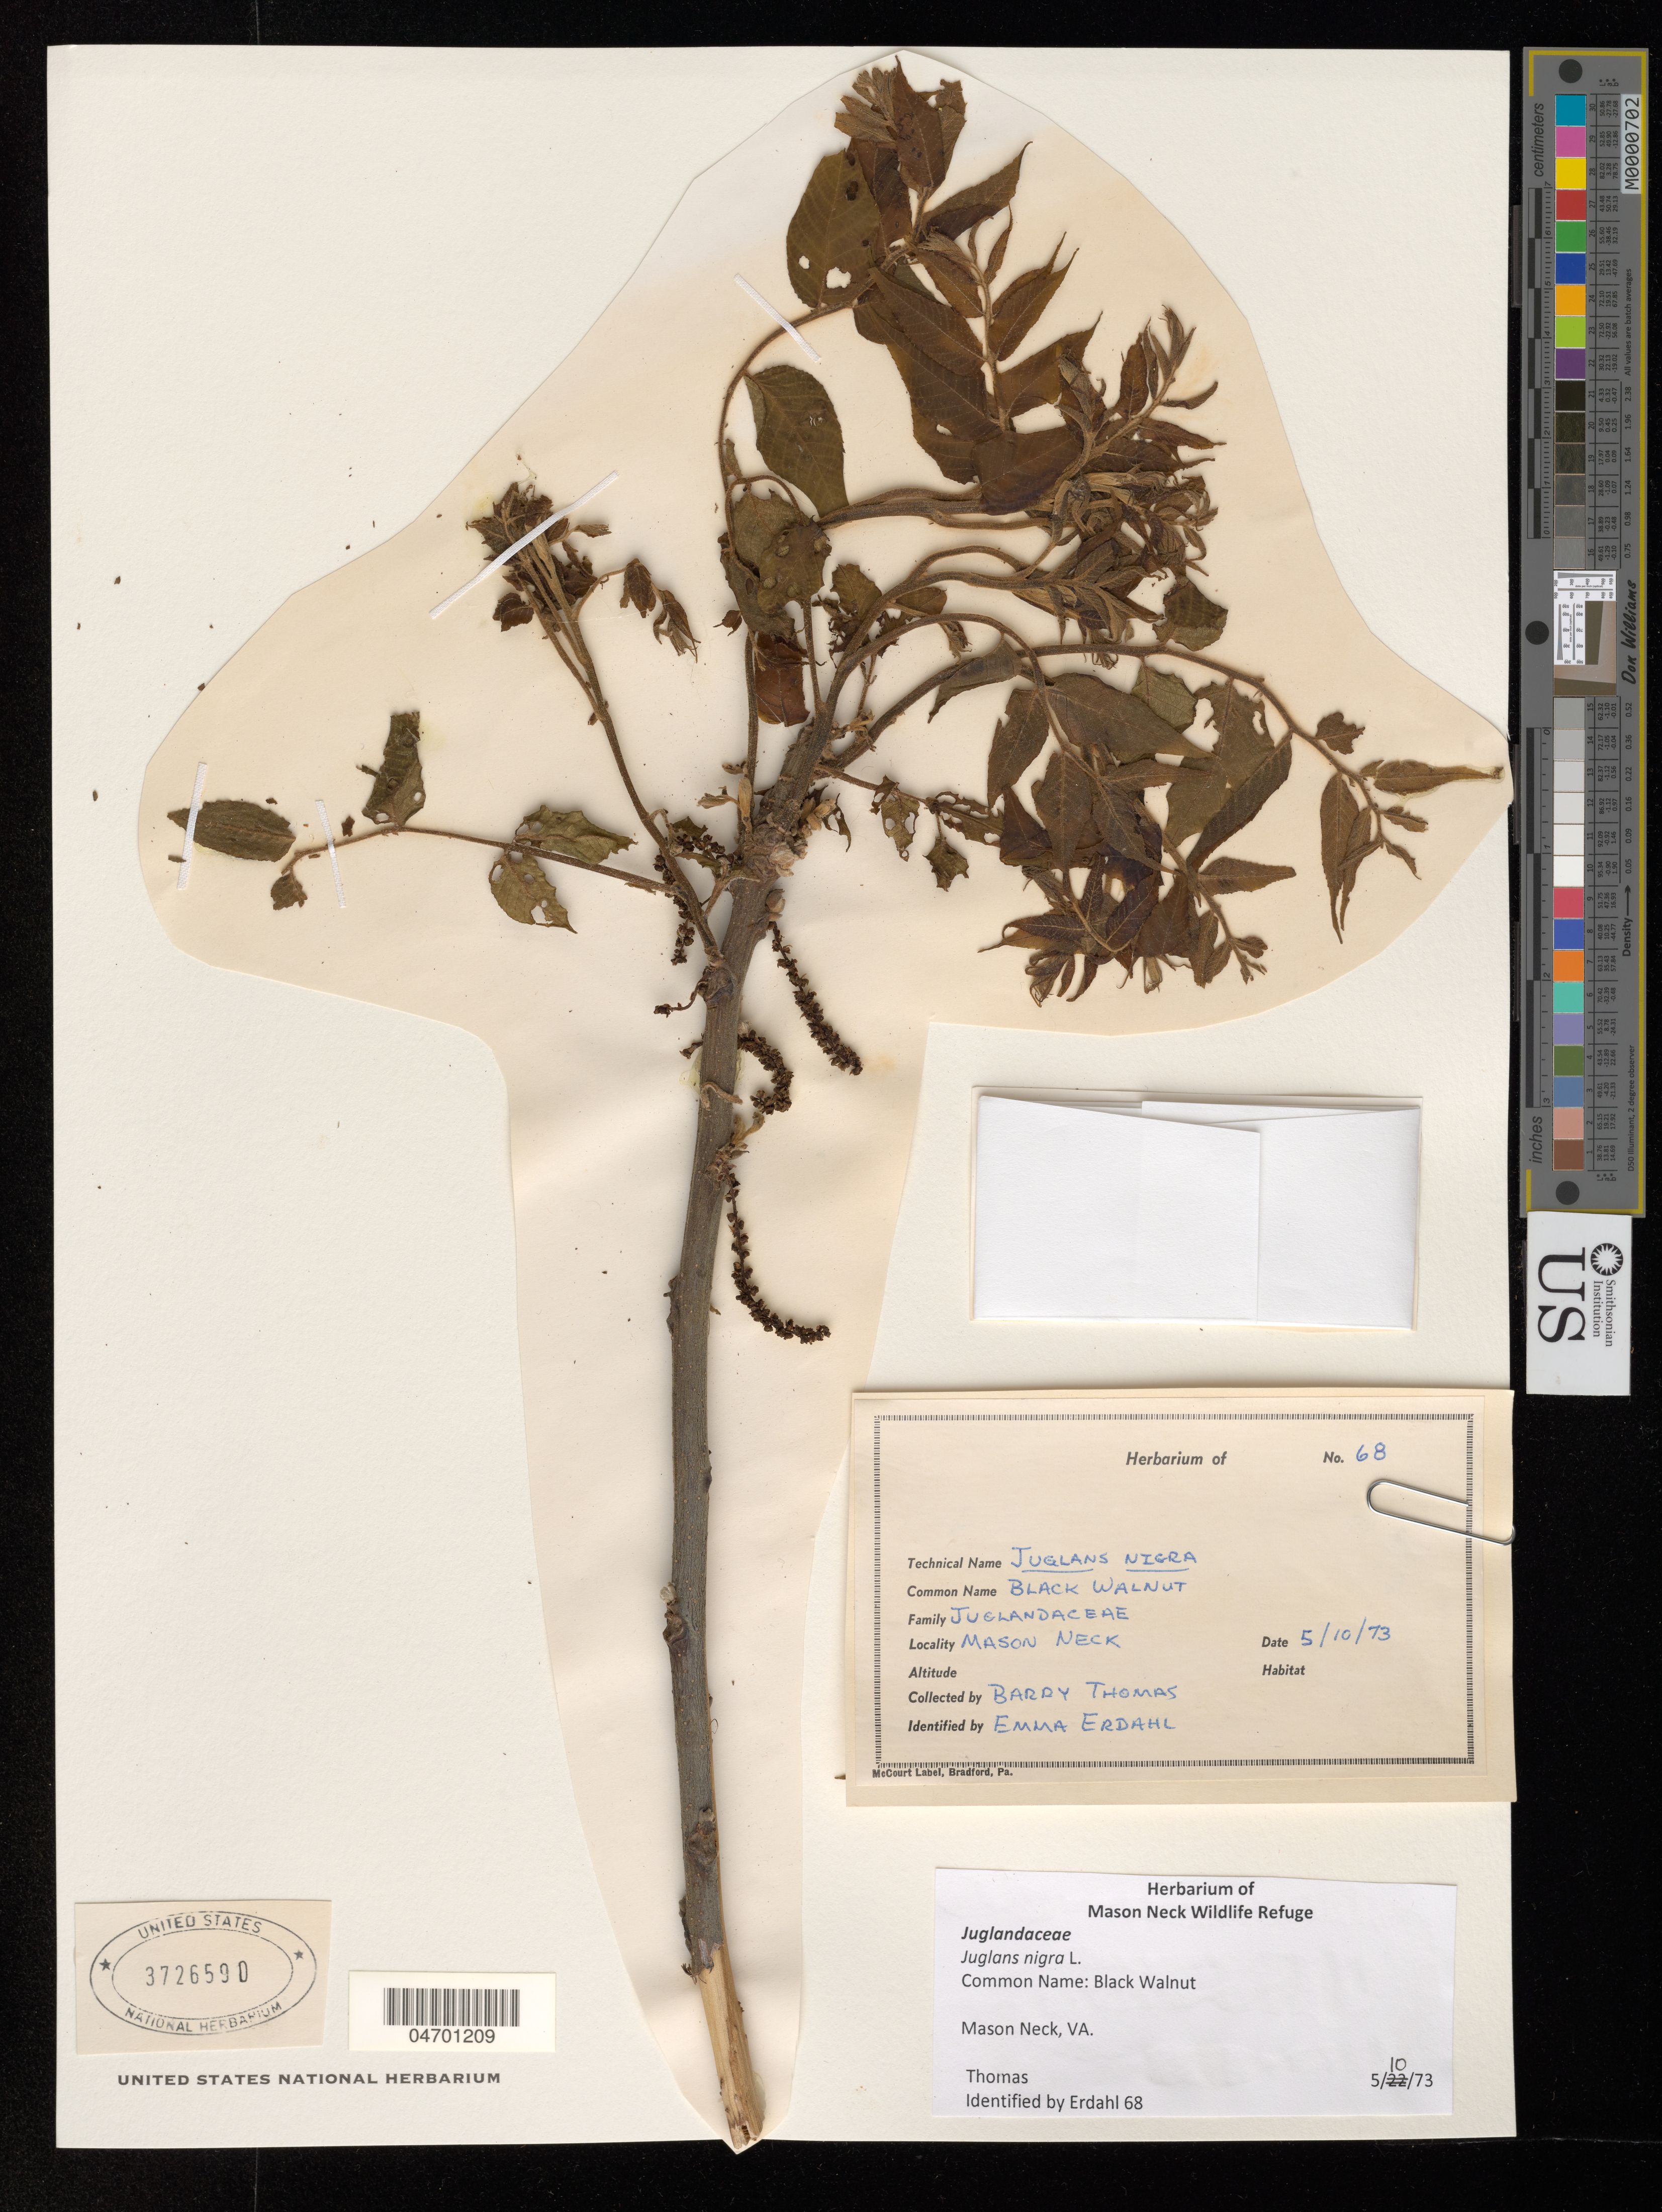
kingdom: Plantae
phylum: Tracheophyta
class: Magnoliopsida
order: Fagales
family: Juglandaceae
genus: Juglans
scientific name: Juglans nigra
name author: L.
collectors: B. Thomas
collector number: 68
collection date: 1973-05-10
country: United States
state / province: Virginia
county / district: Fairfax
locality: Mason Neck.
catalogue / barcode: US 3726590